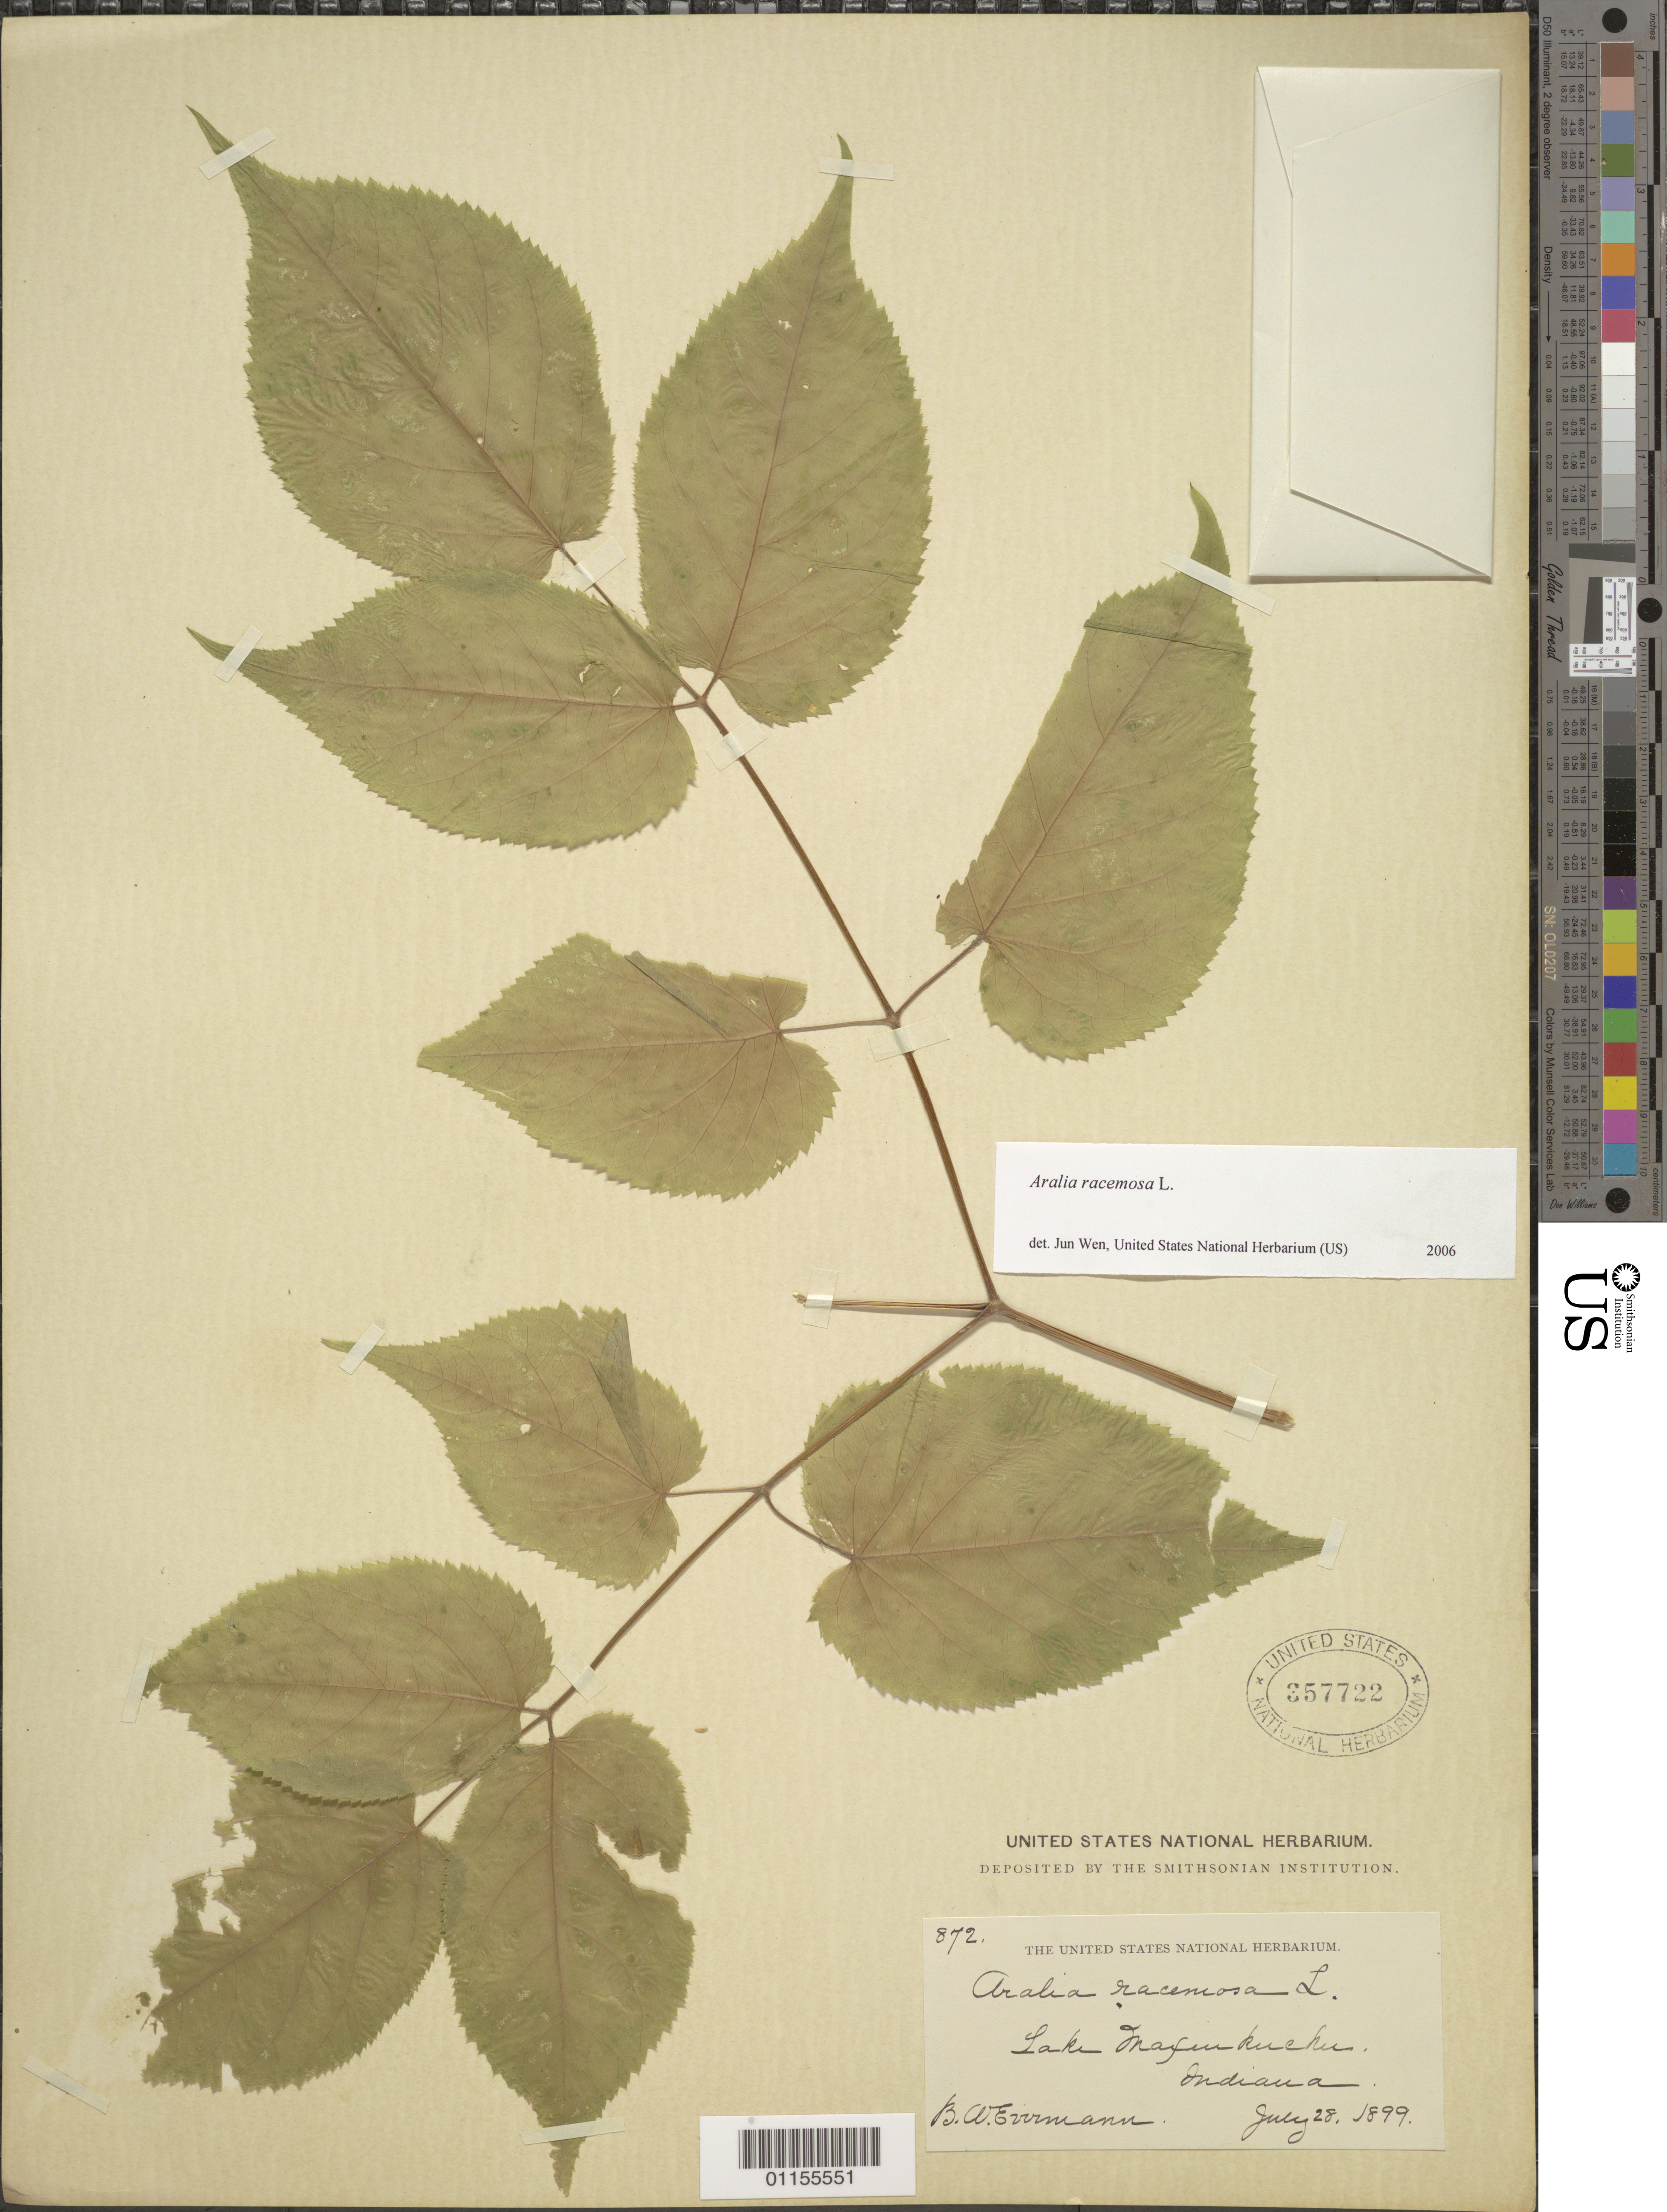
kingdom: Plantae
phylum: Tracheophyta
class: Magnoliopsida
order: Apiales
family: Araliaceae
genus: Aralia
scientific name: Aralia racemosa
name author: L.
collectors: B. W. Evermann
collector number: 872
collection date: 1899-07-28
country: United States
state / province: Indiana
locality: Lake Maxinkuckee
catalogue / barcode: US 357722